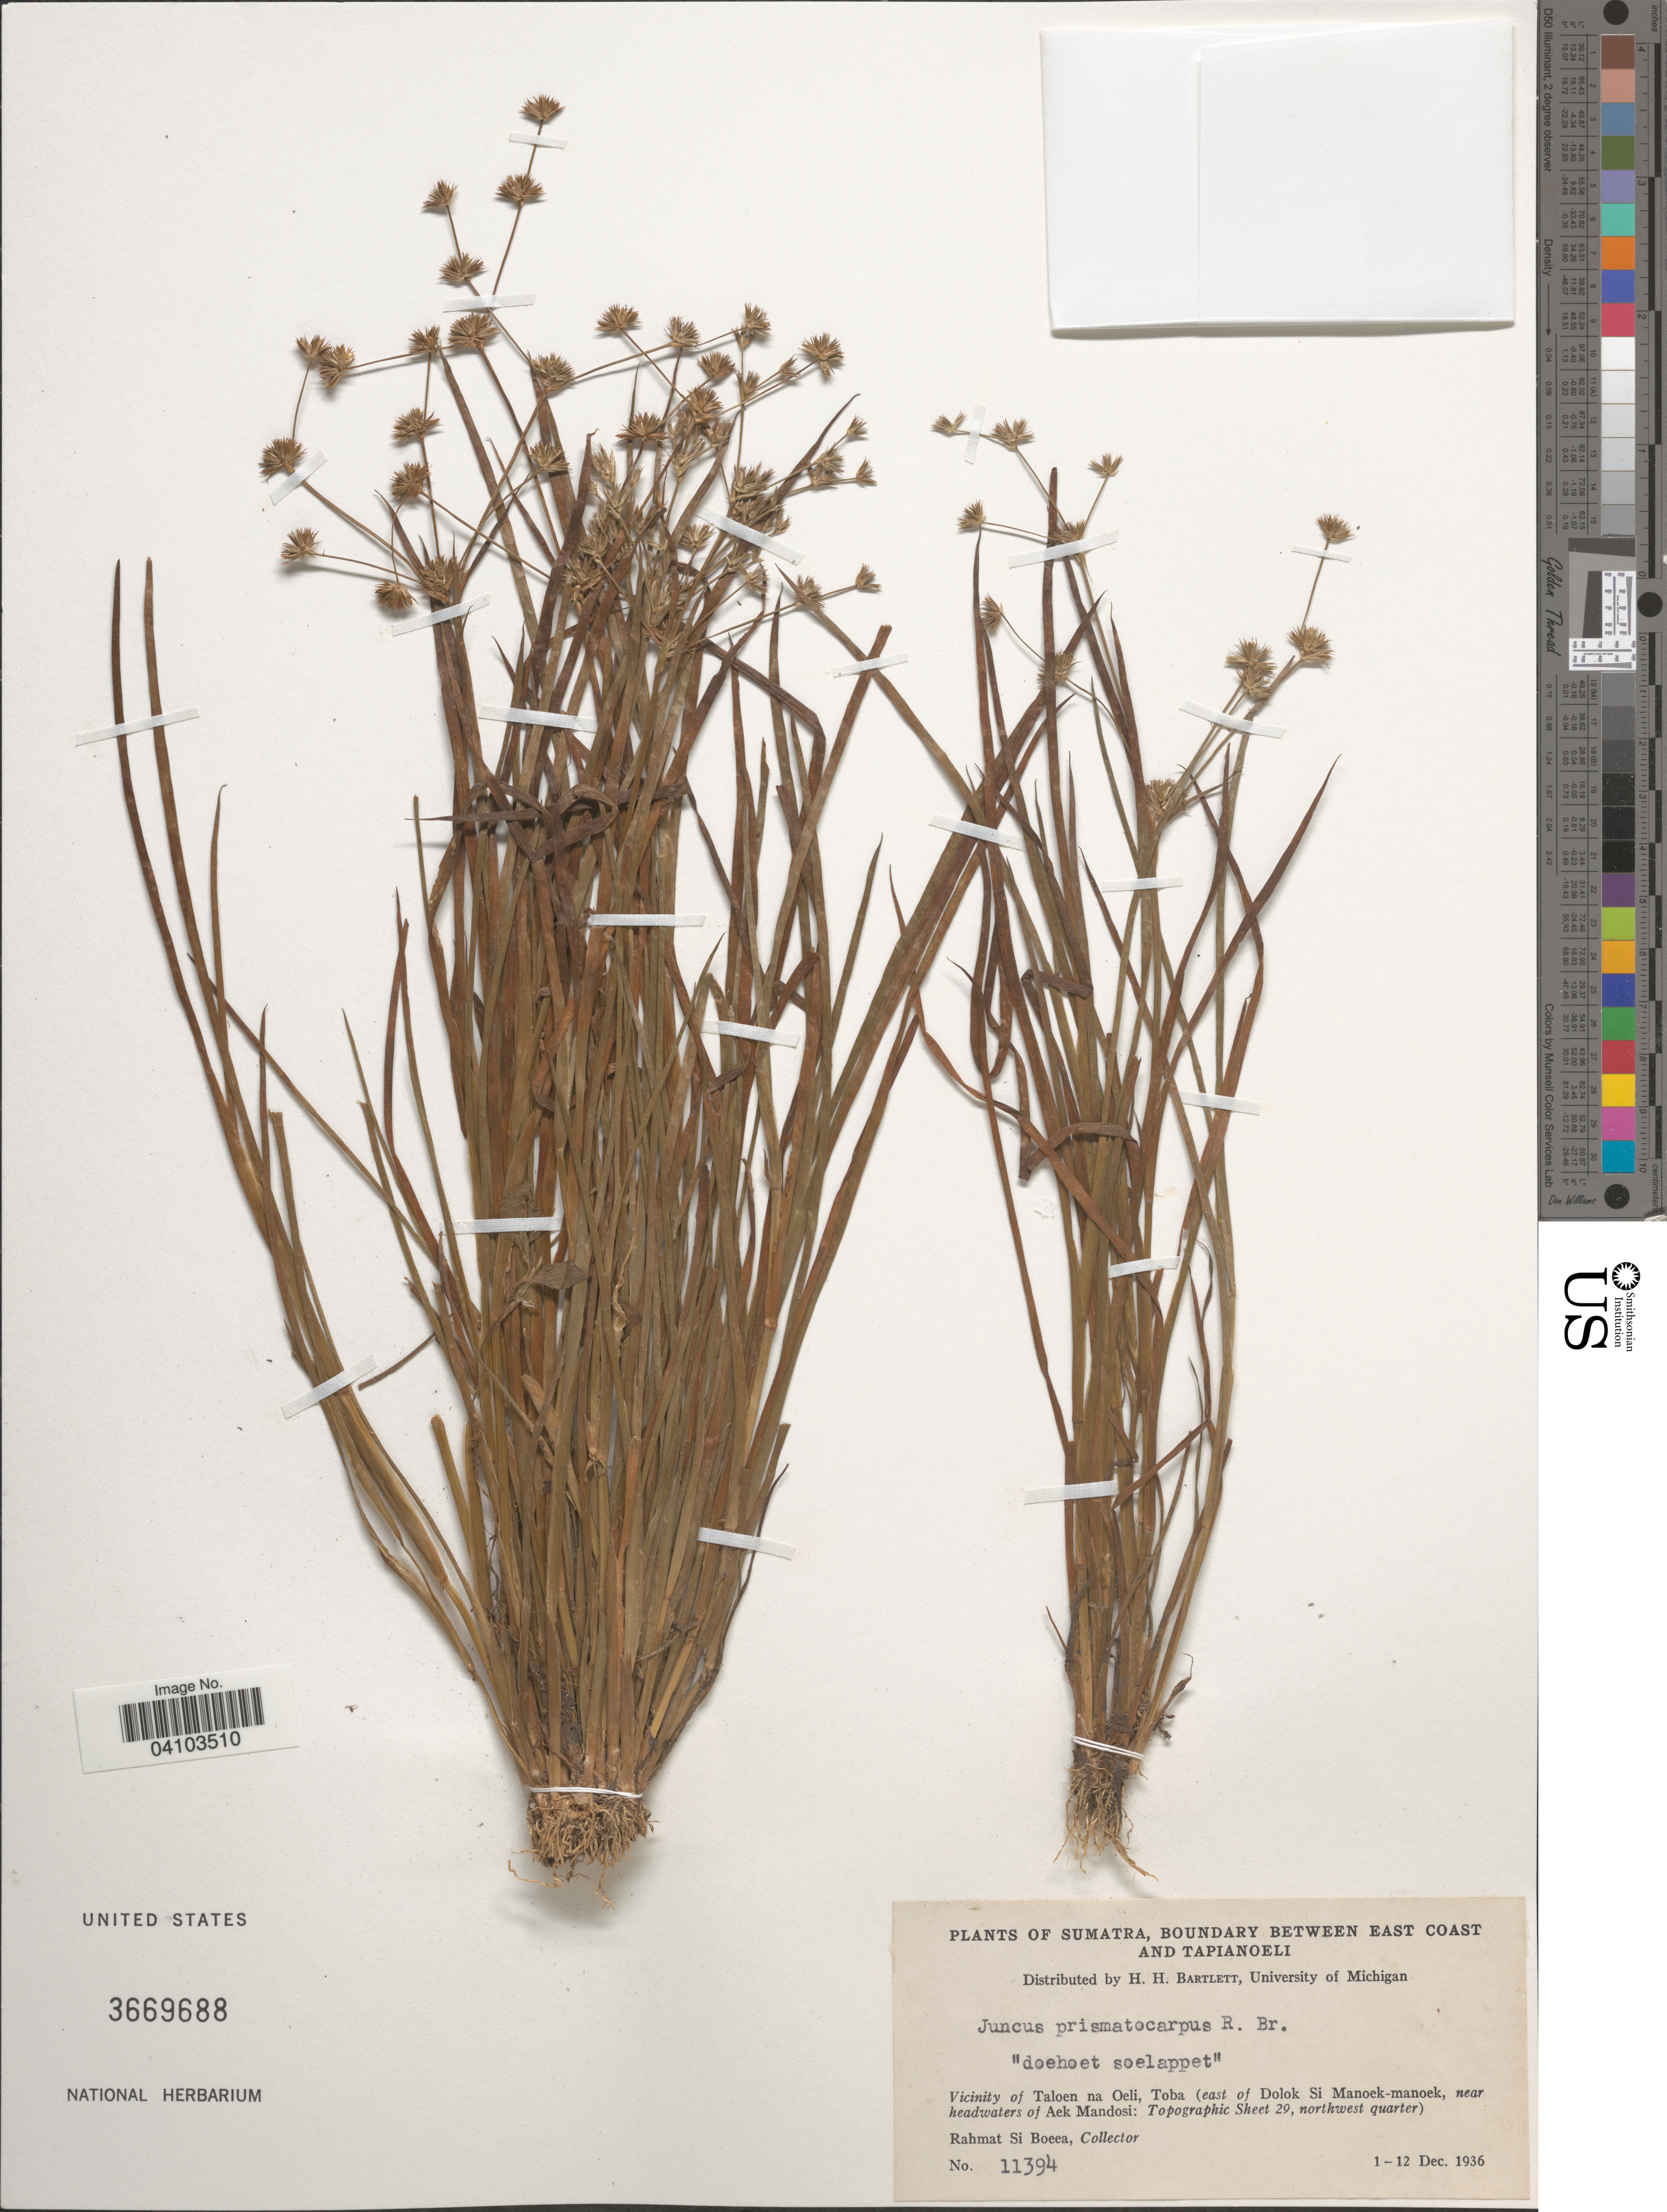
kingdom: Plantae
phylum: Tracheophyta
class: Liliopsida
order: Poales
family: Juncaceae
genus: Juncus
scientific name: Juncus prismatocarpus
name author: R. Br.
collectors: Rahmat Si Boeea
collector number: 11394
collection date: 1936-12-01/1936-12-12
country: Indonesia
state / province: Sumatra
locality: Boundary between East Coast and Tapianoeli. Vicinity of Taloen na Oeili, Toba (east of Dolok Si Manoek-manoek, near headwaters of Aek Mandosi: Topographic Sheet 29, northwest quarter).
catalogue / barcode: US 3669688